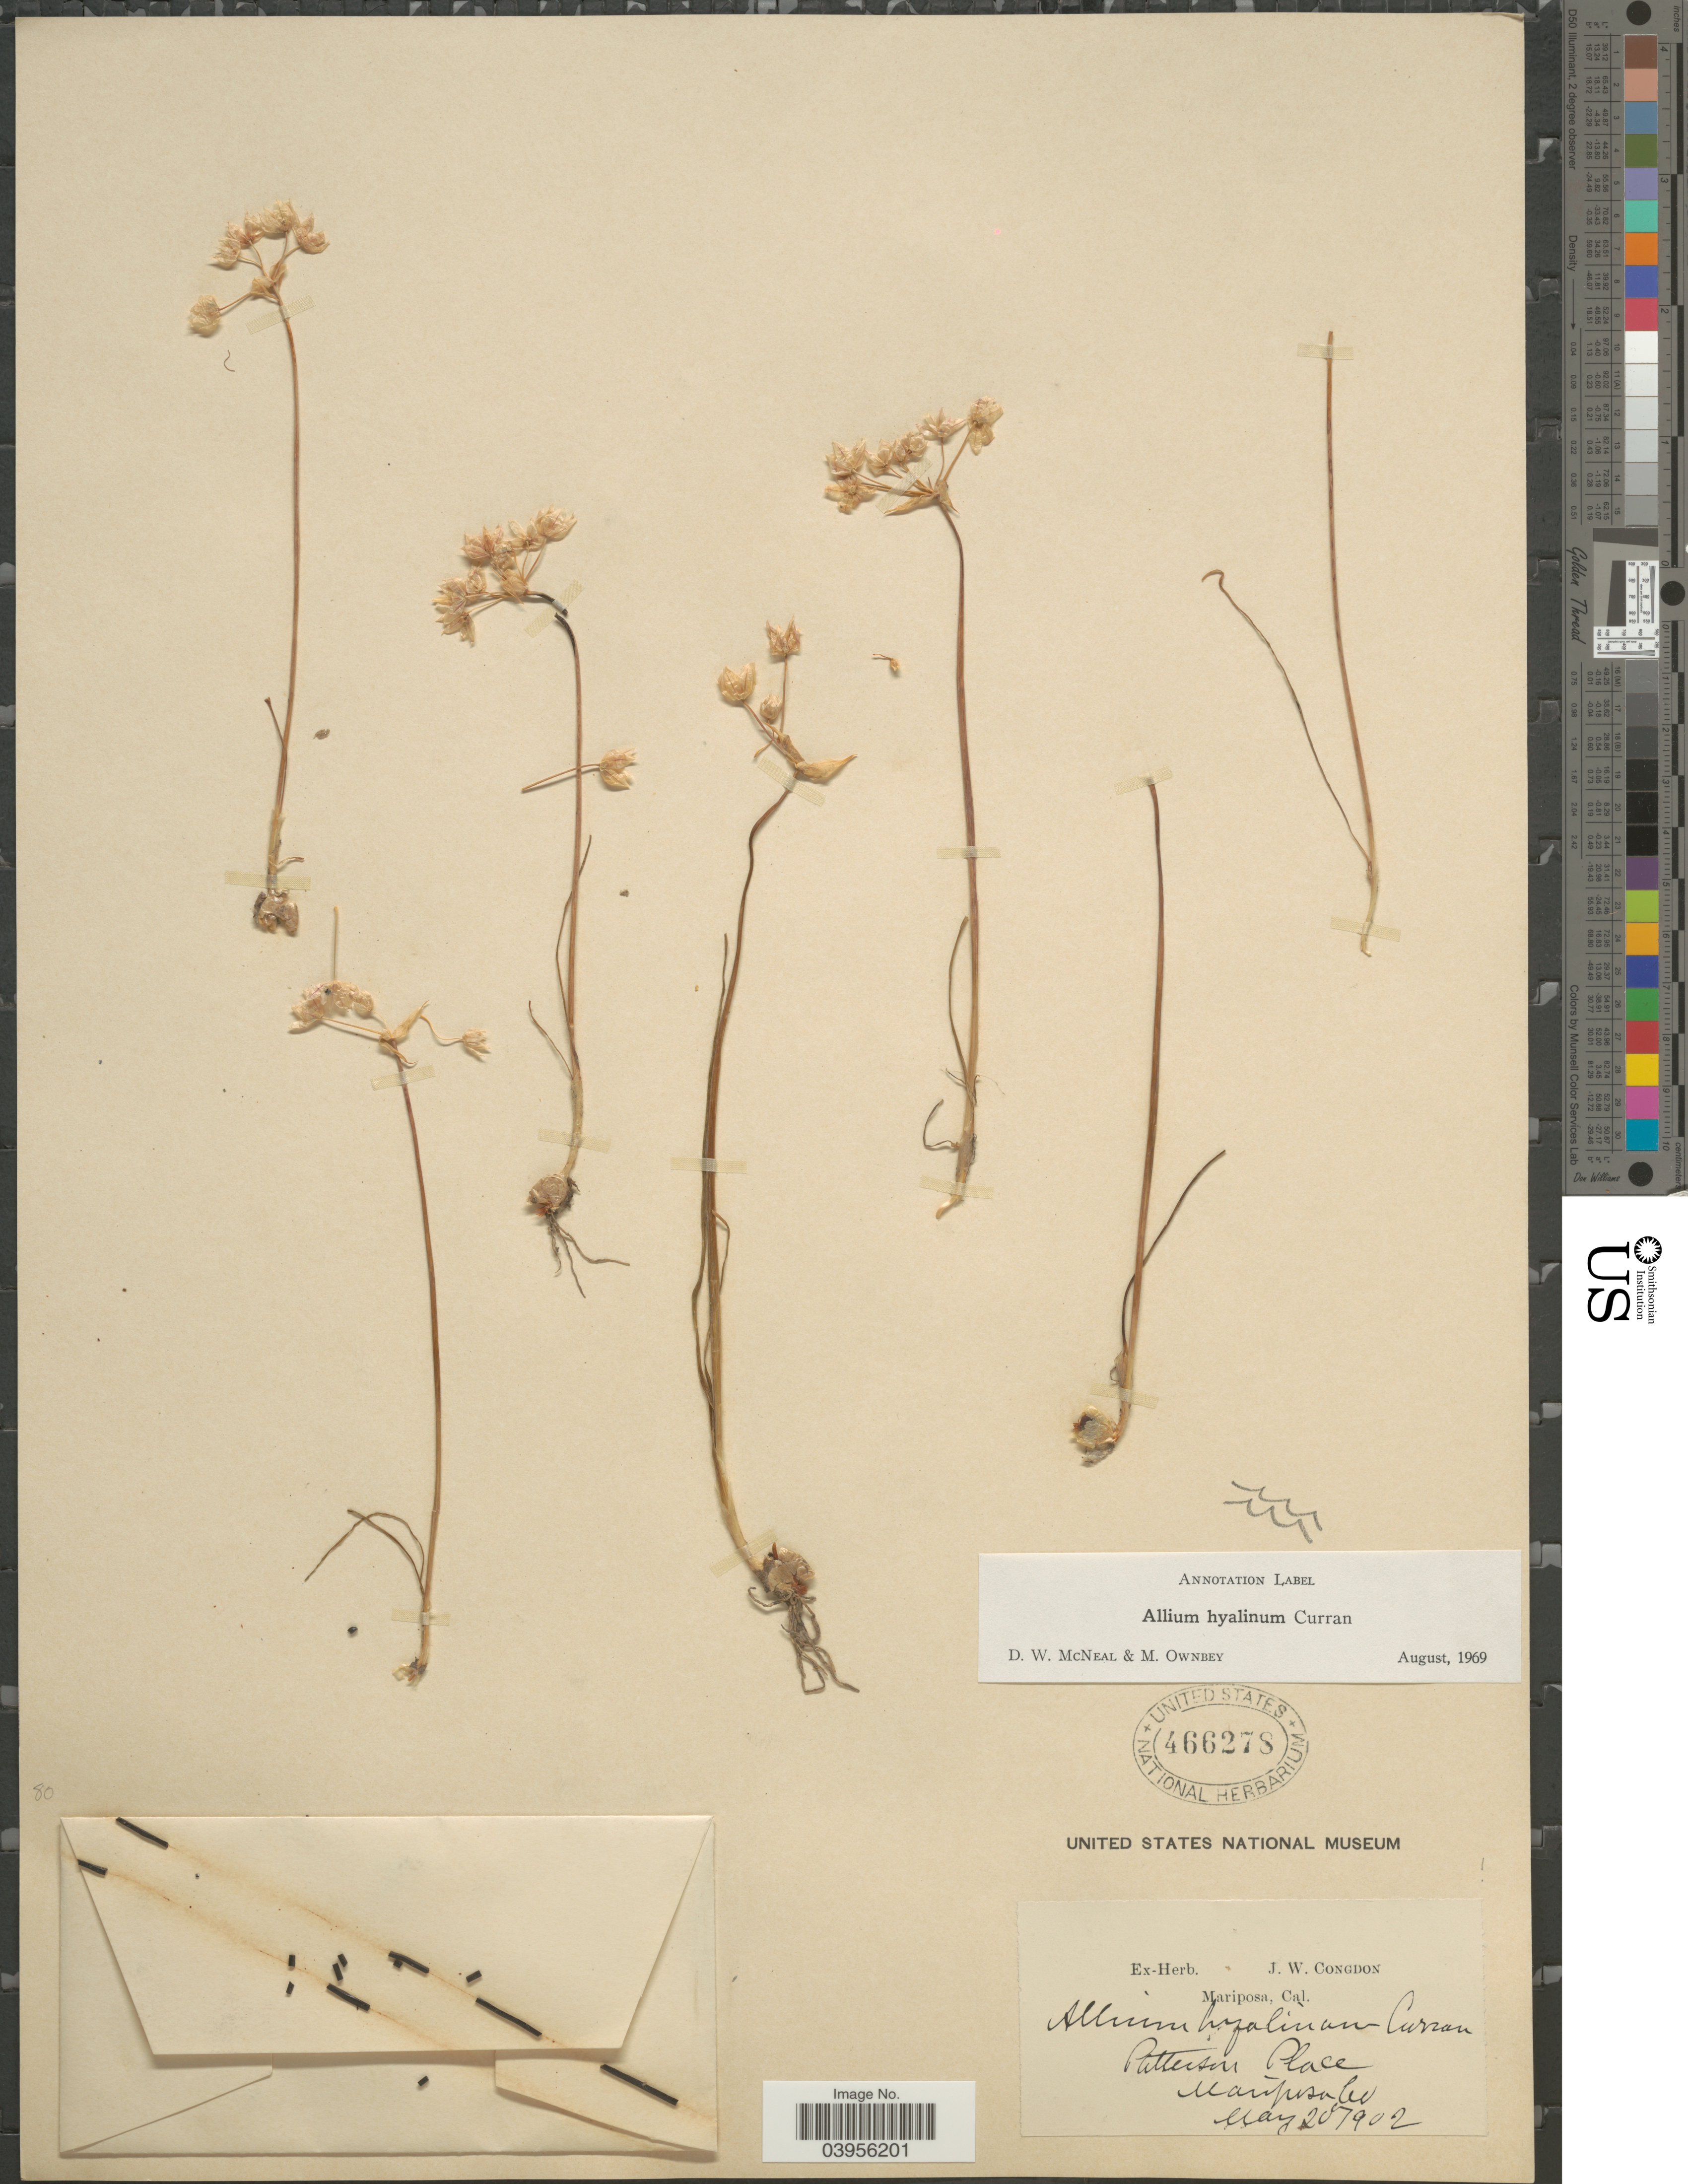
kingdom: Plantae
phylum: Tracheophyta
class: Liliopsida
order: Asparagales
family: Amaryllidaceae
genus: Allium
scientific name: Allium hyalinum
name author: Curran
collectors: ex herb. J. W. Congdon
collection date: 1902-05-28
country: United States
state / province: California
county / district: Mariposa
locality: Patterson Place. Mariposa Co.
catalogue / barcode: US 466278